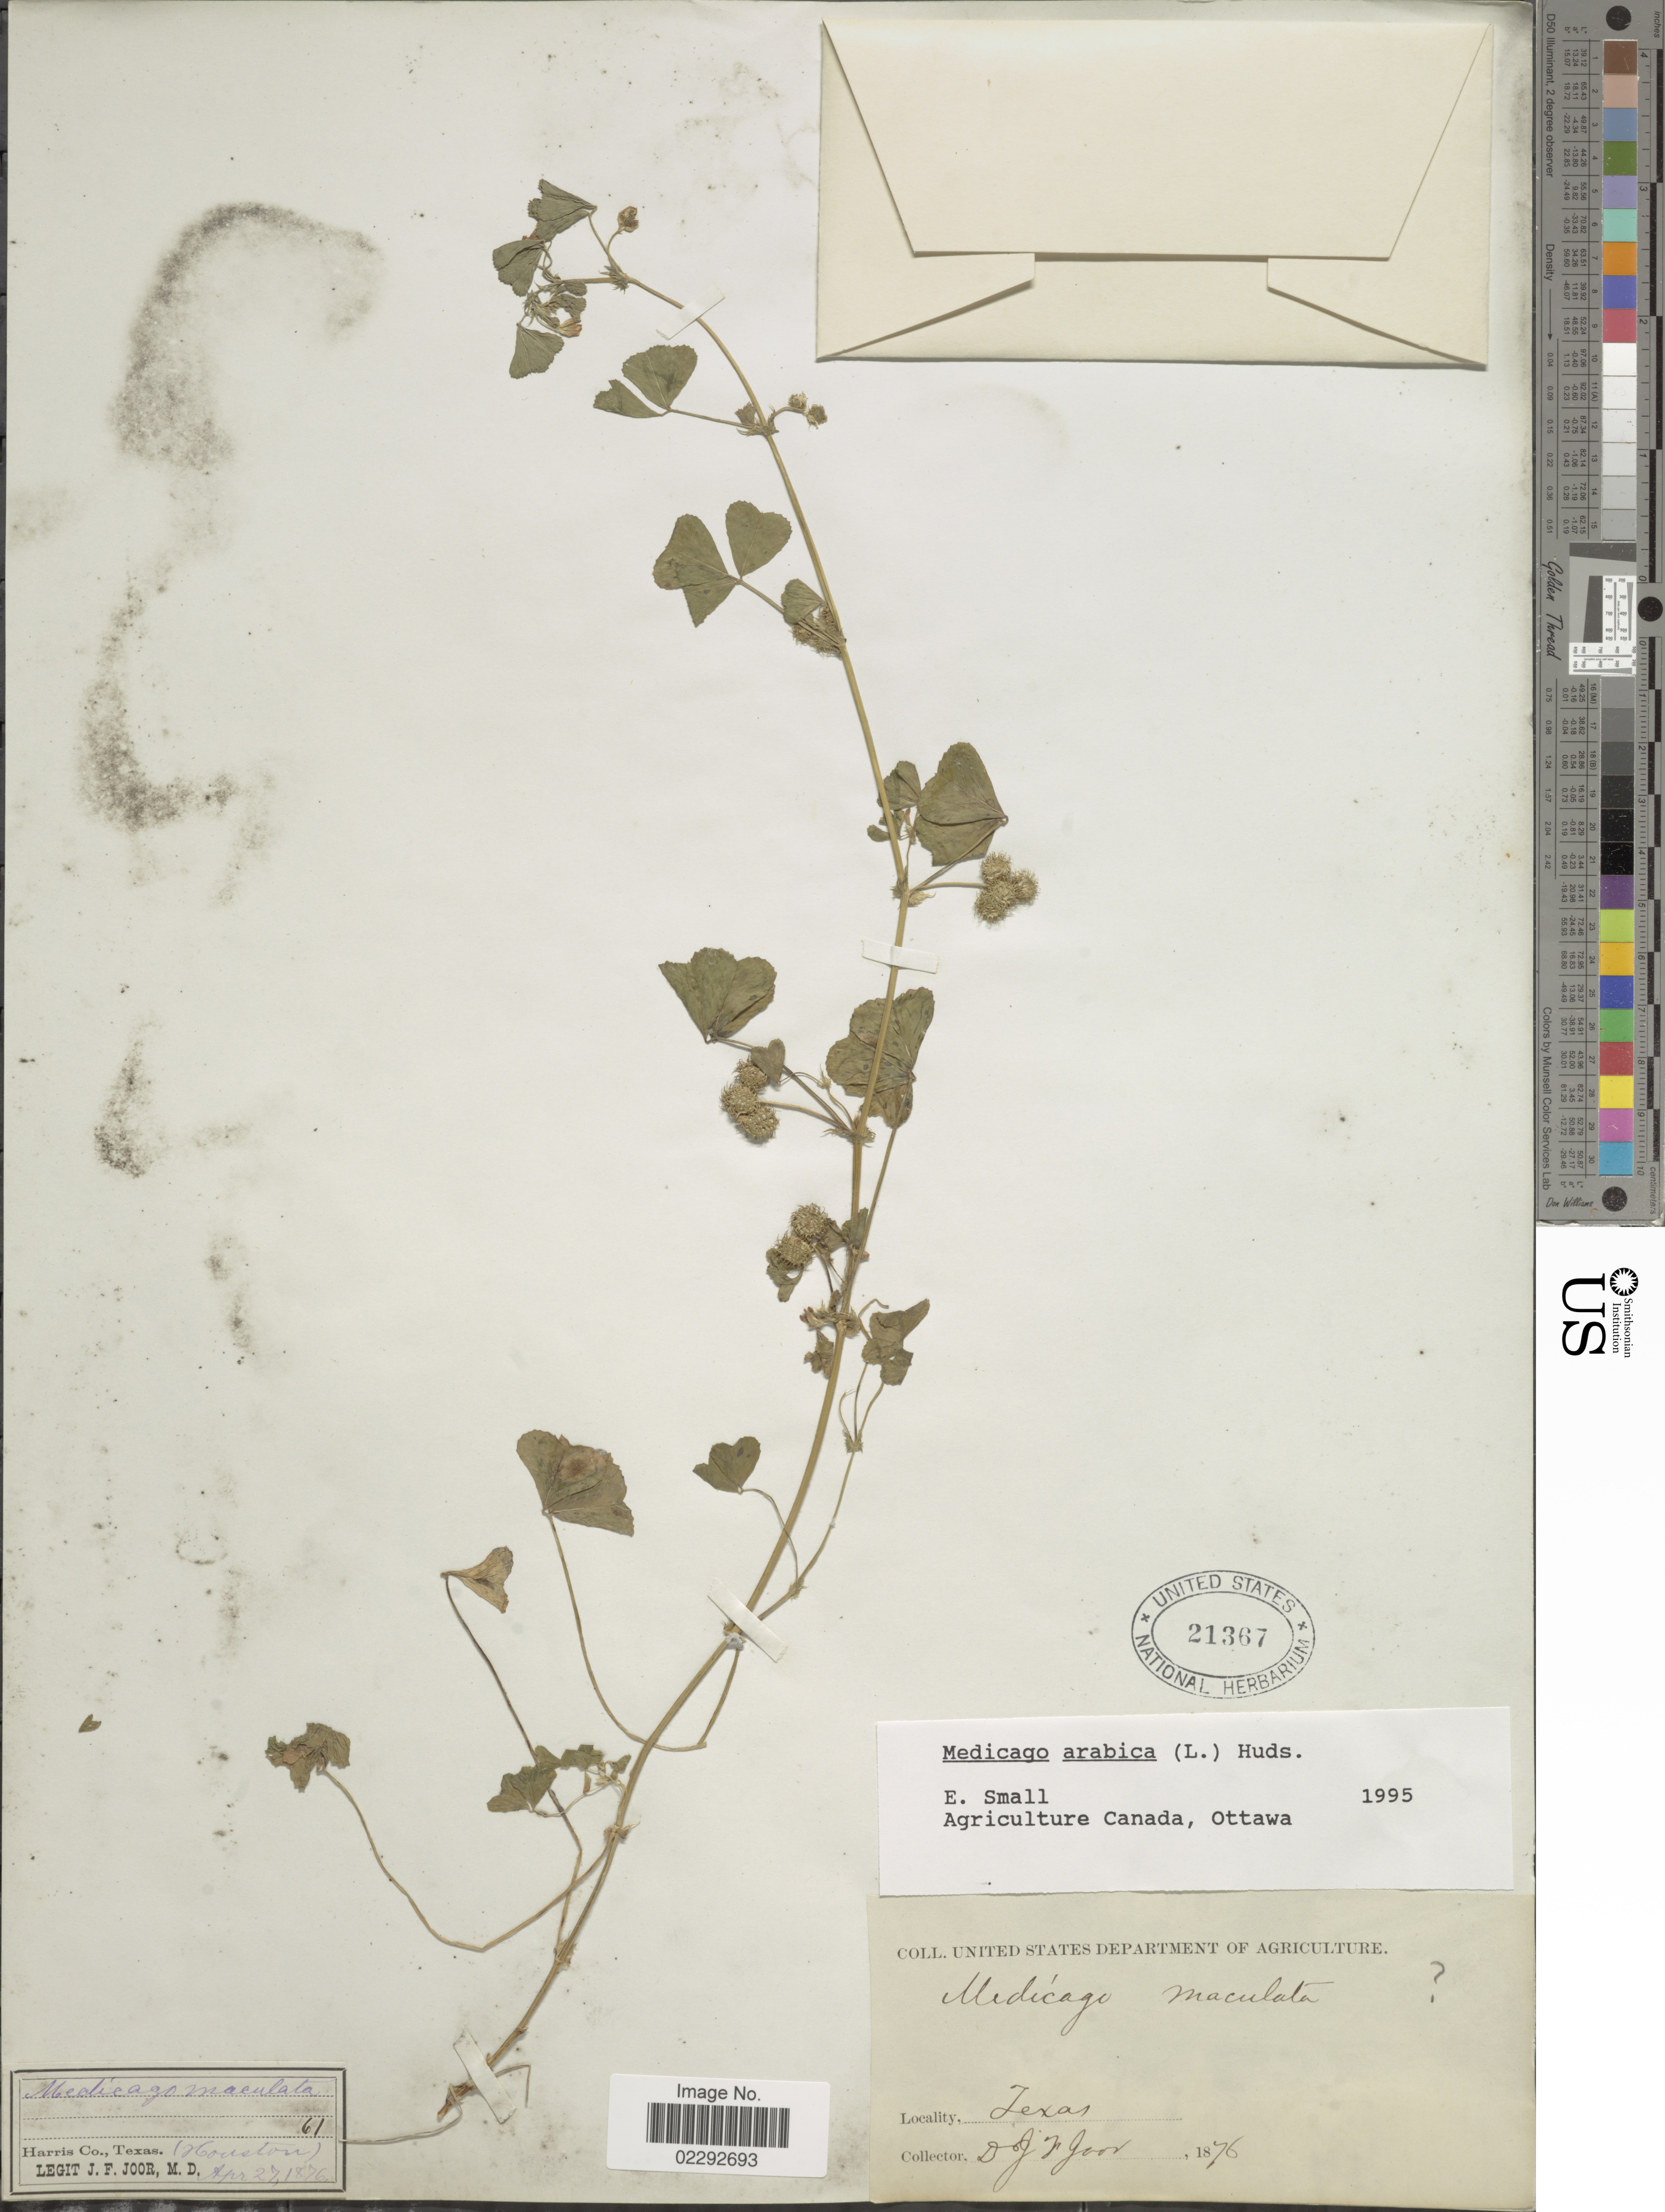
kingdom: Plantae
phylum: Tracheophyta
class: Magnoliopsida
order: Fabales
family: Fabaceae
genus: Medicago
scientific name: Medicago arabica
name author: (L.) Huds.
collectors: J. F. Joor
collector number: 61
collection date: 1876-04-27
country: United States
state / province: Texas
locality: Harris Co. (Houston)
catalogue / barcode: US 21367